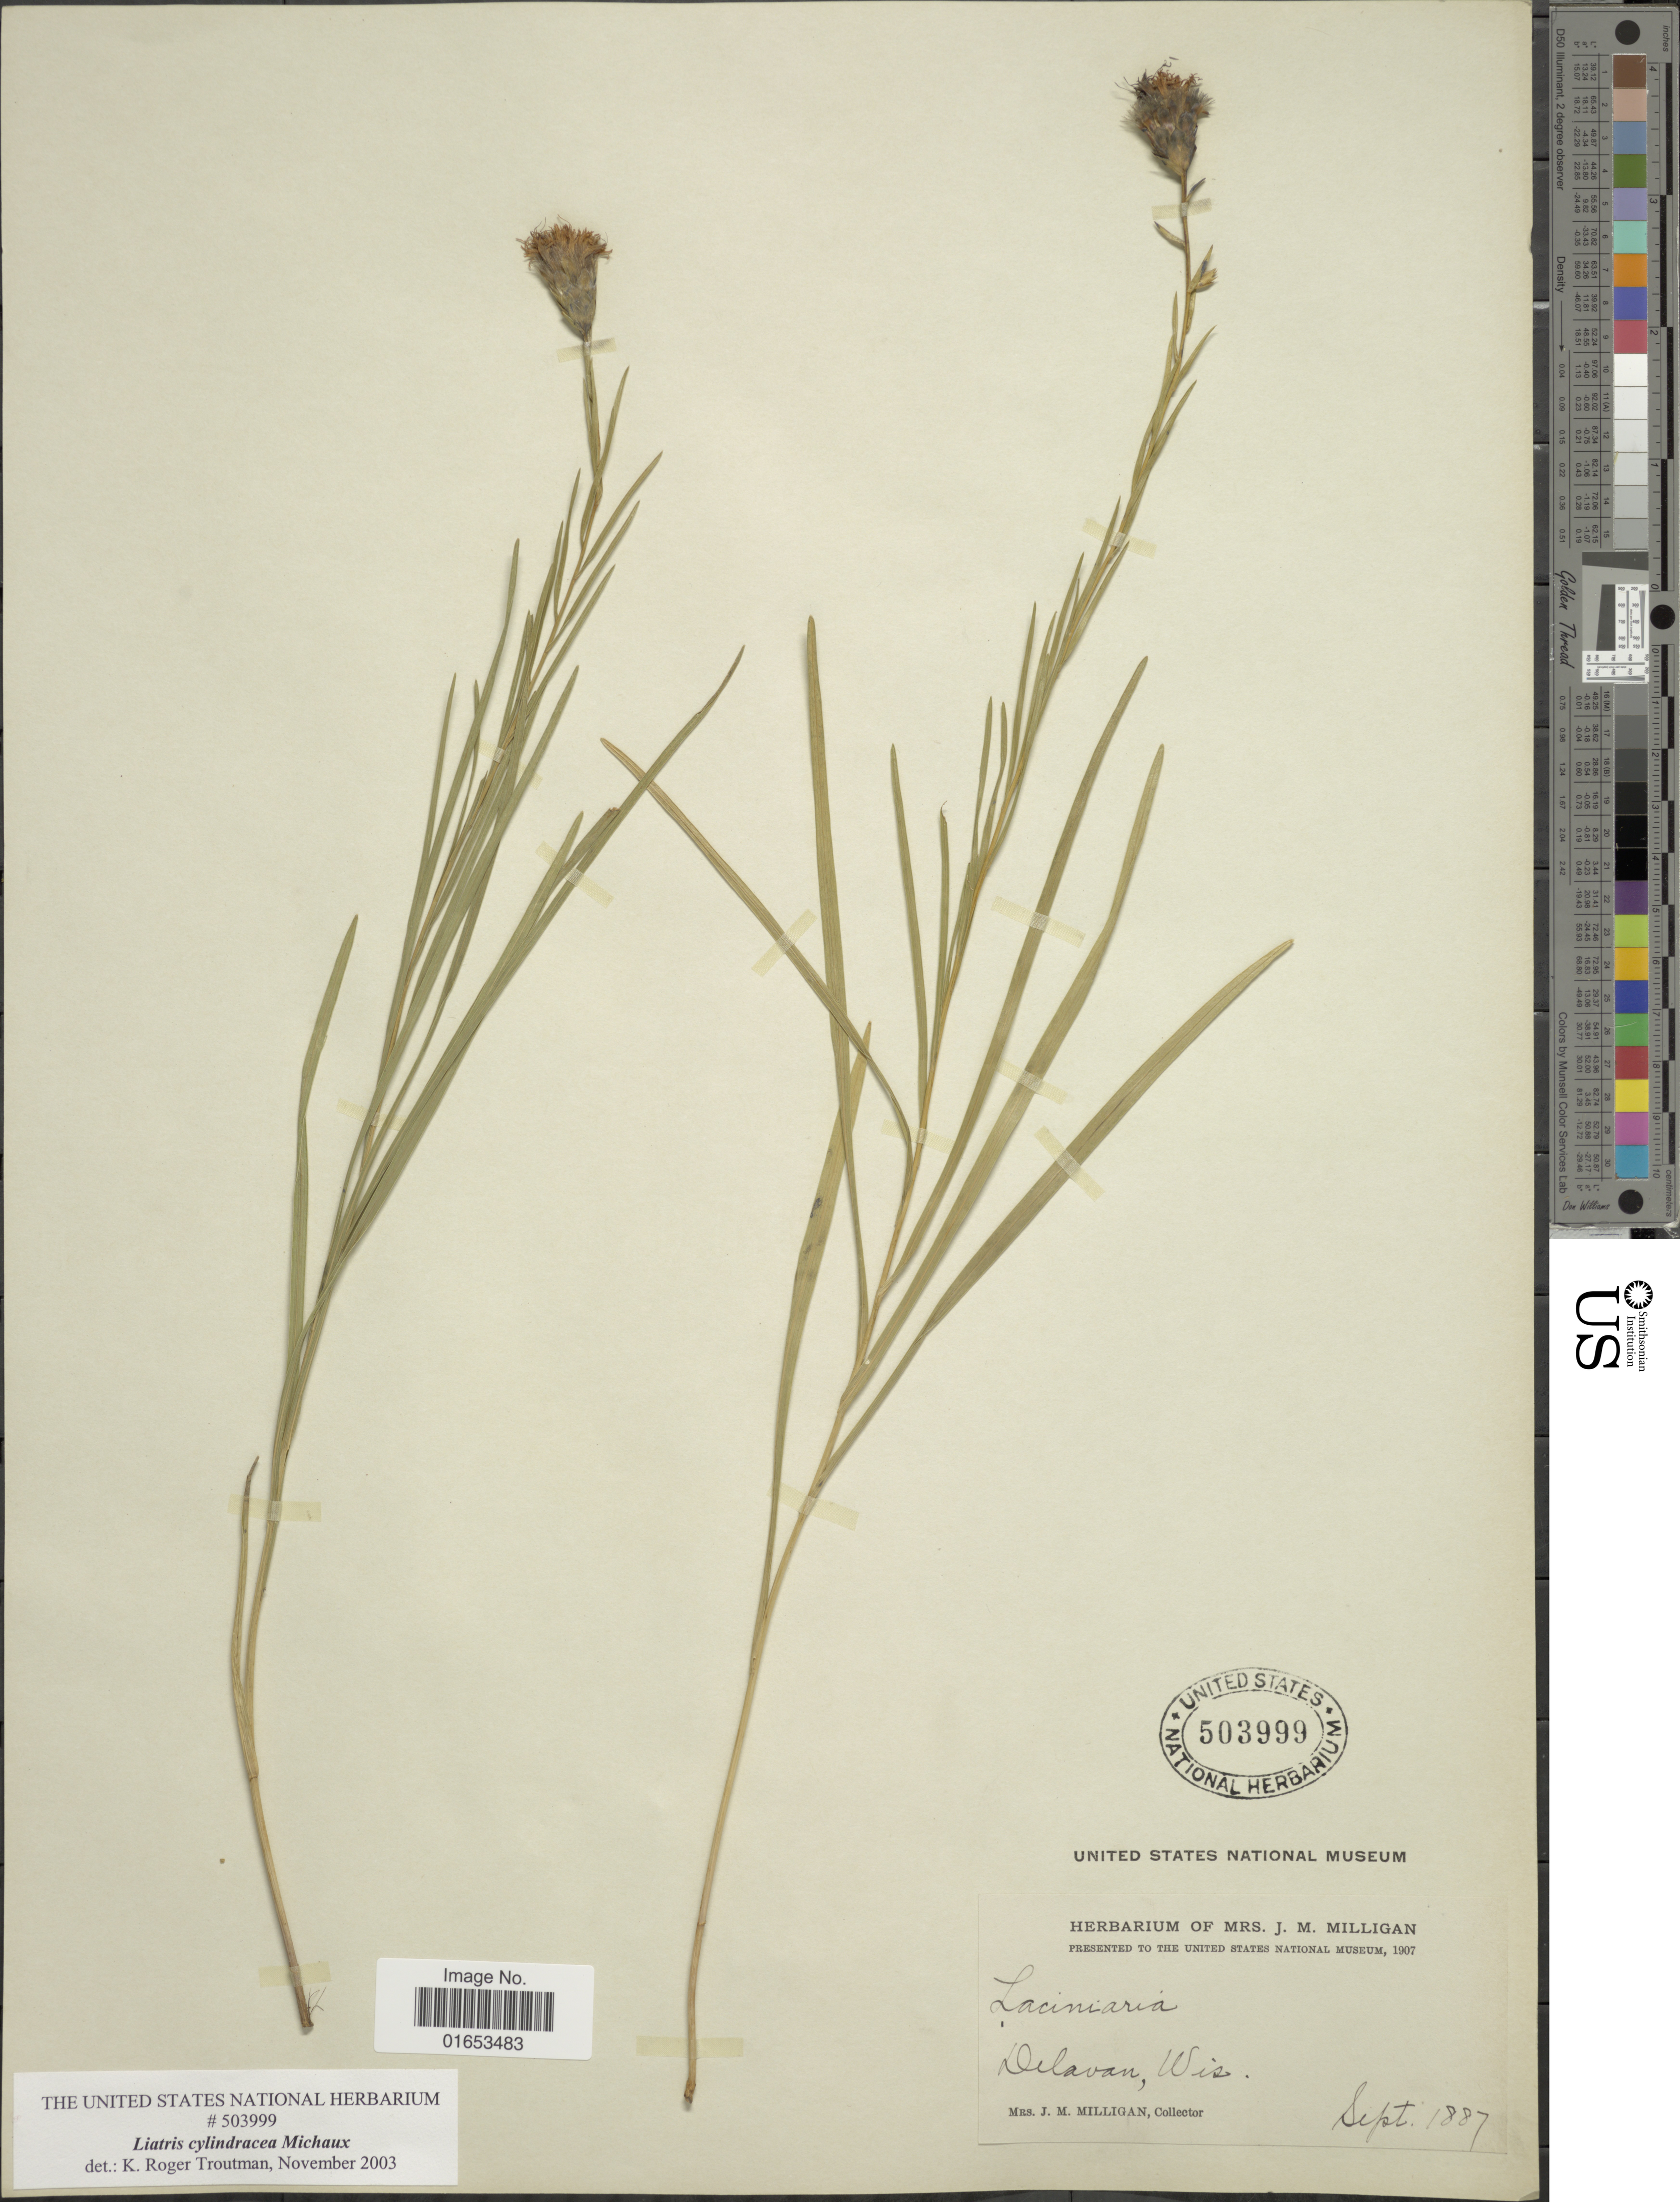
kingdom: Plantae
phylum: Tracheophyta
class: Magnoliopsida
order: Asterales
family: Asteraceae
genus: Liatris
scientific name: Liatris cylindracea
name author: Michaux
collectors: J. M. Milligan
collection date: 1887-08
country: United States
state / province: Wisconsin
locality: Dilavan, Wis.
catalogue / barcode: US 503999